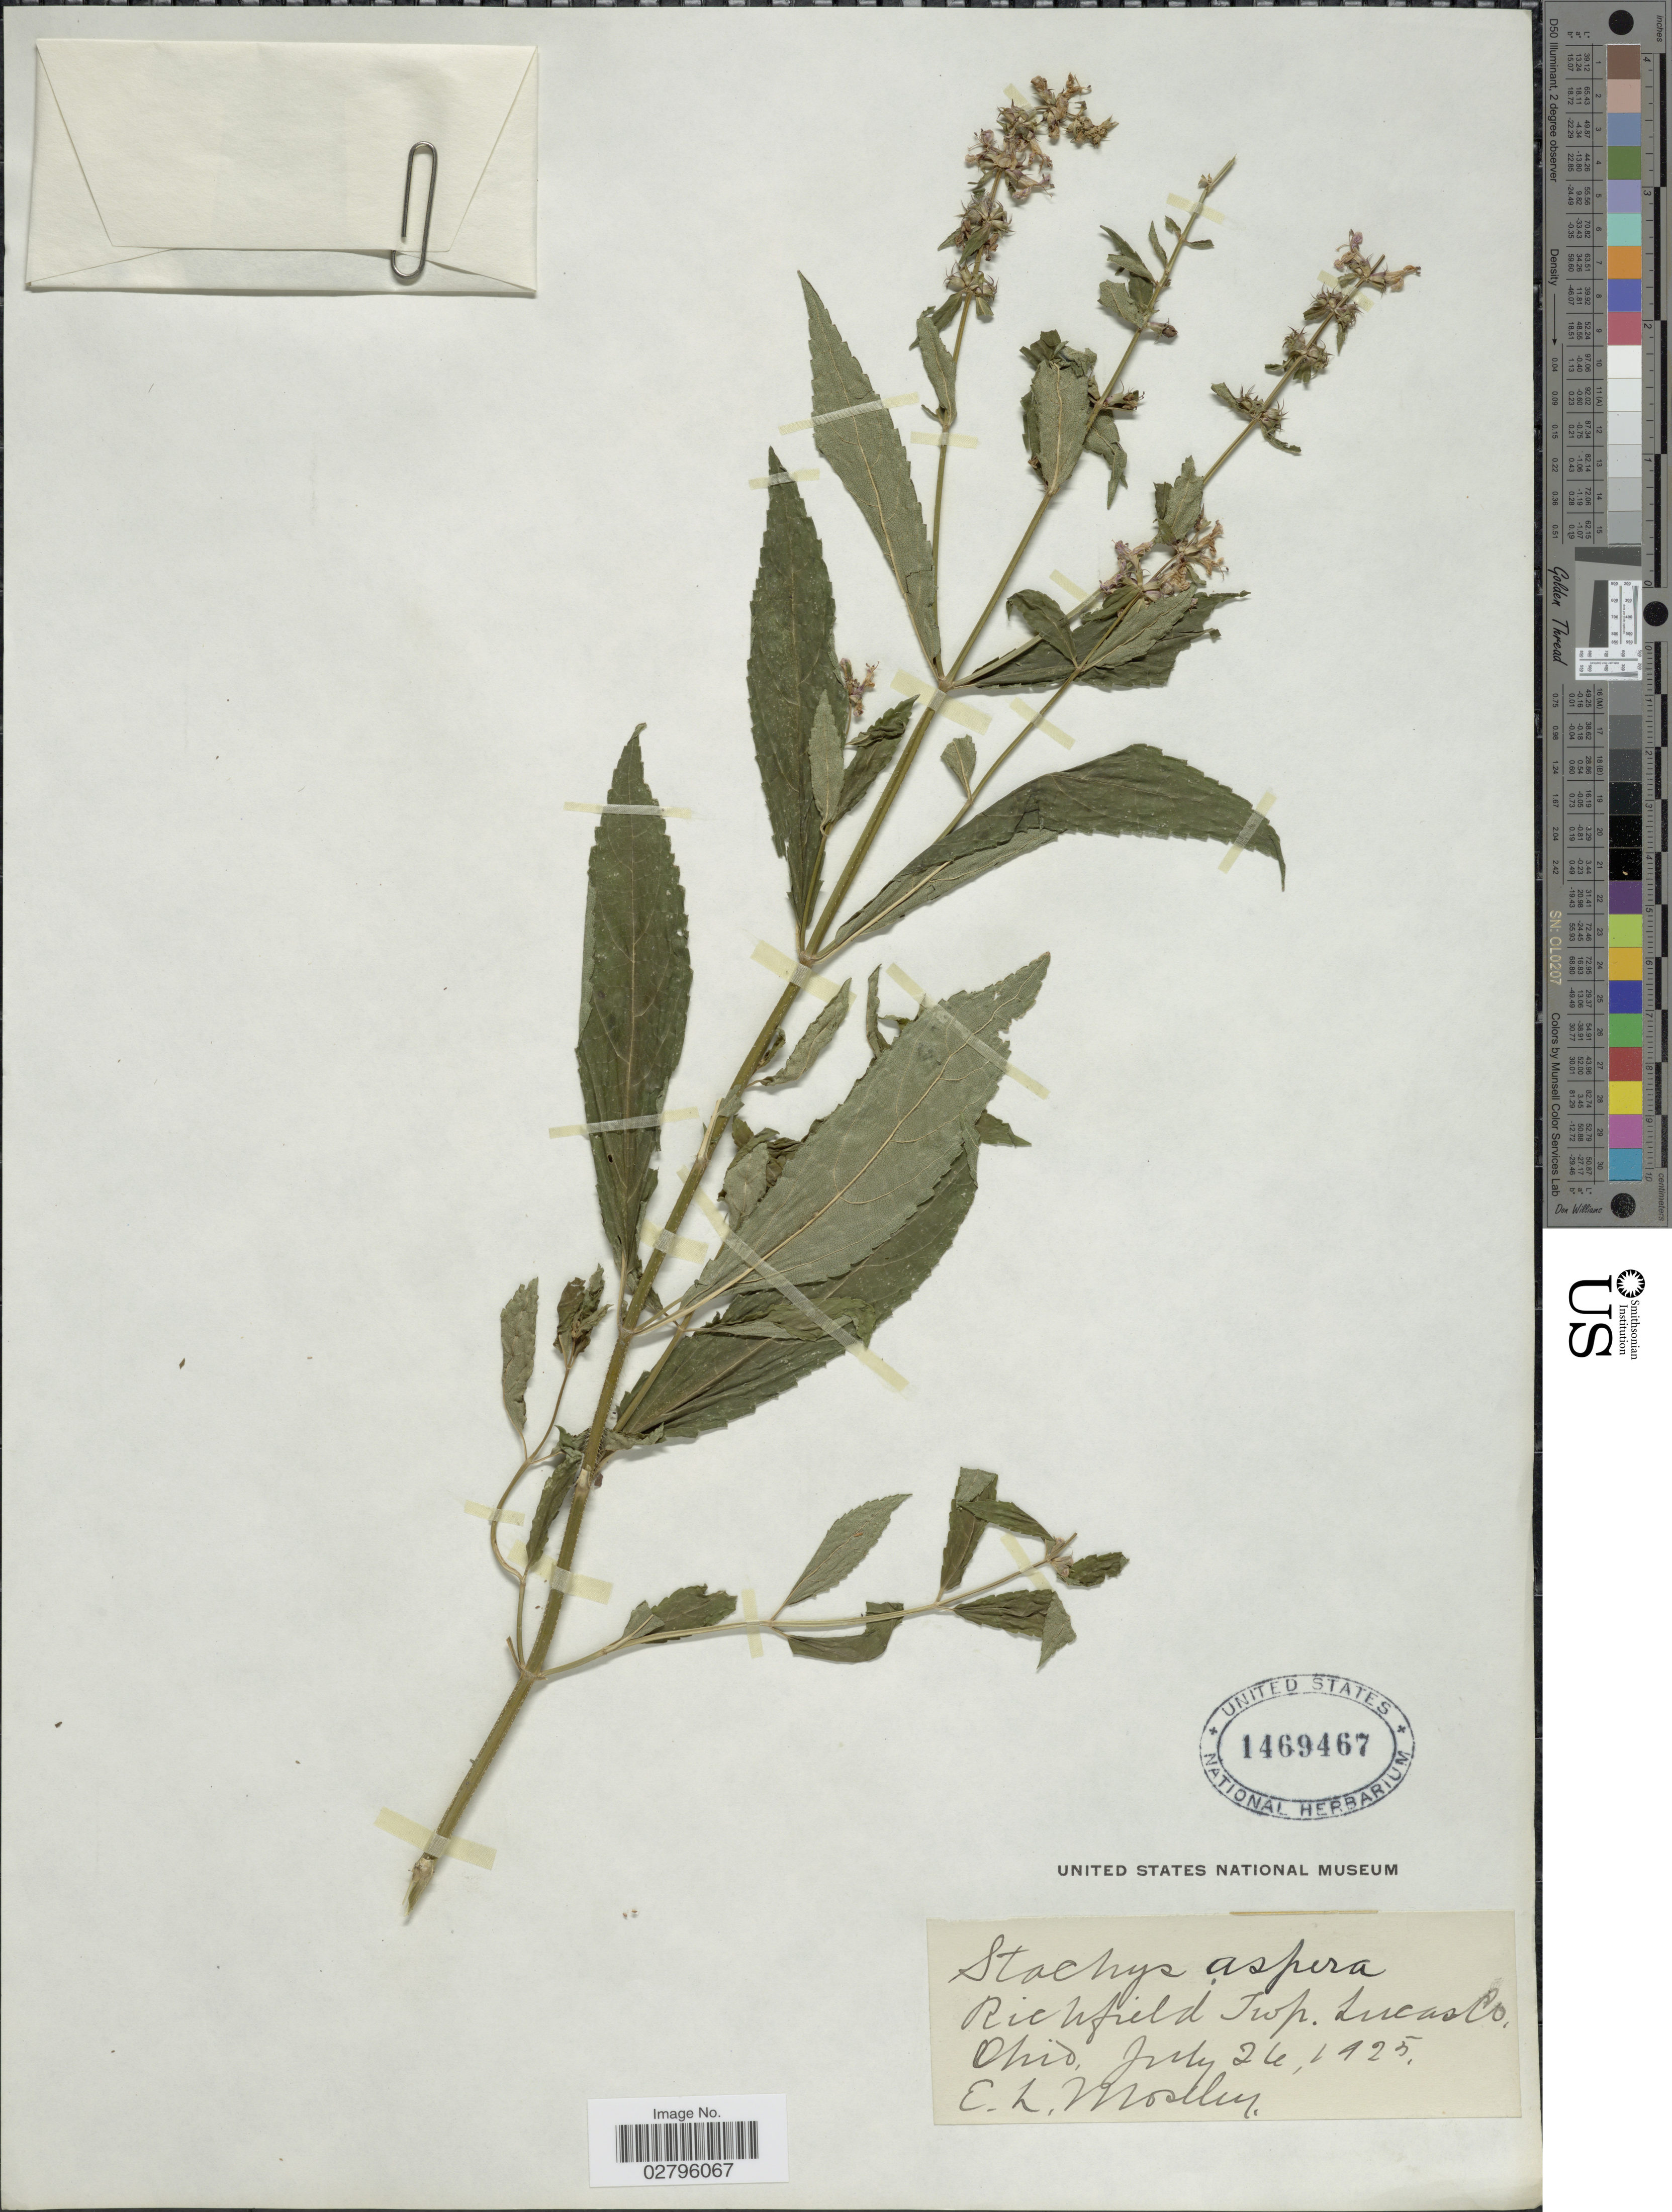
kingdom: Plantae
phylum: Tracheophyta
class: Magnoliopsida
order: Lamiales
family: Lamiaceae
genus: Stachys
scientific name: Stachys aspera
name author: Michx.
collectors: E. Moseley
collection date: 1925-07-26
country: United States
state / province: Ohio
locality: Richfield Twp. Lucas Co.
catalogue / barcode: US 1469467